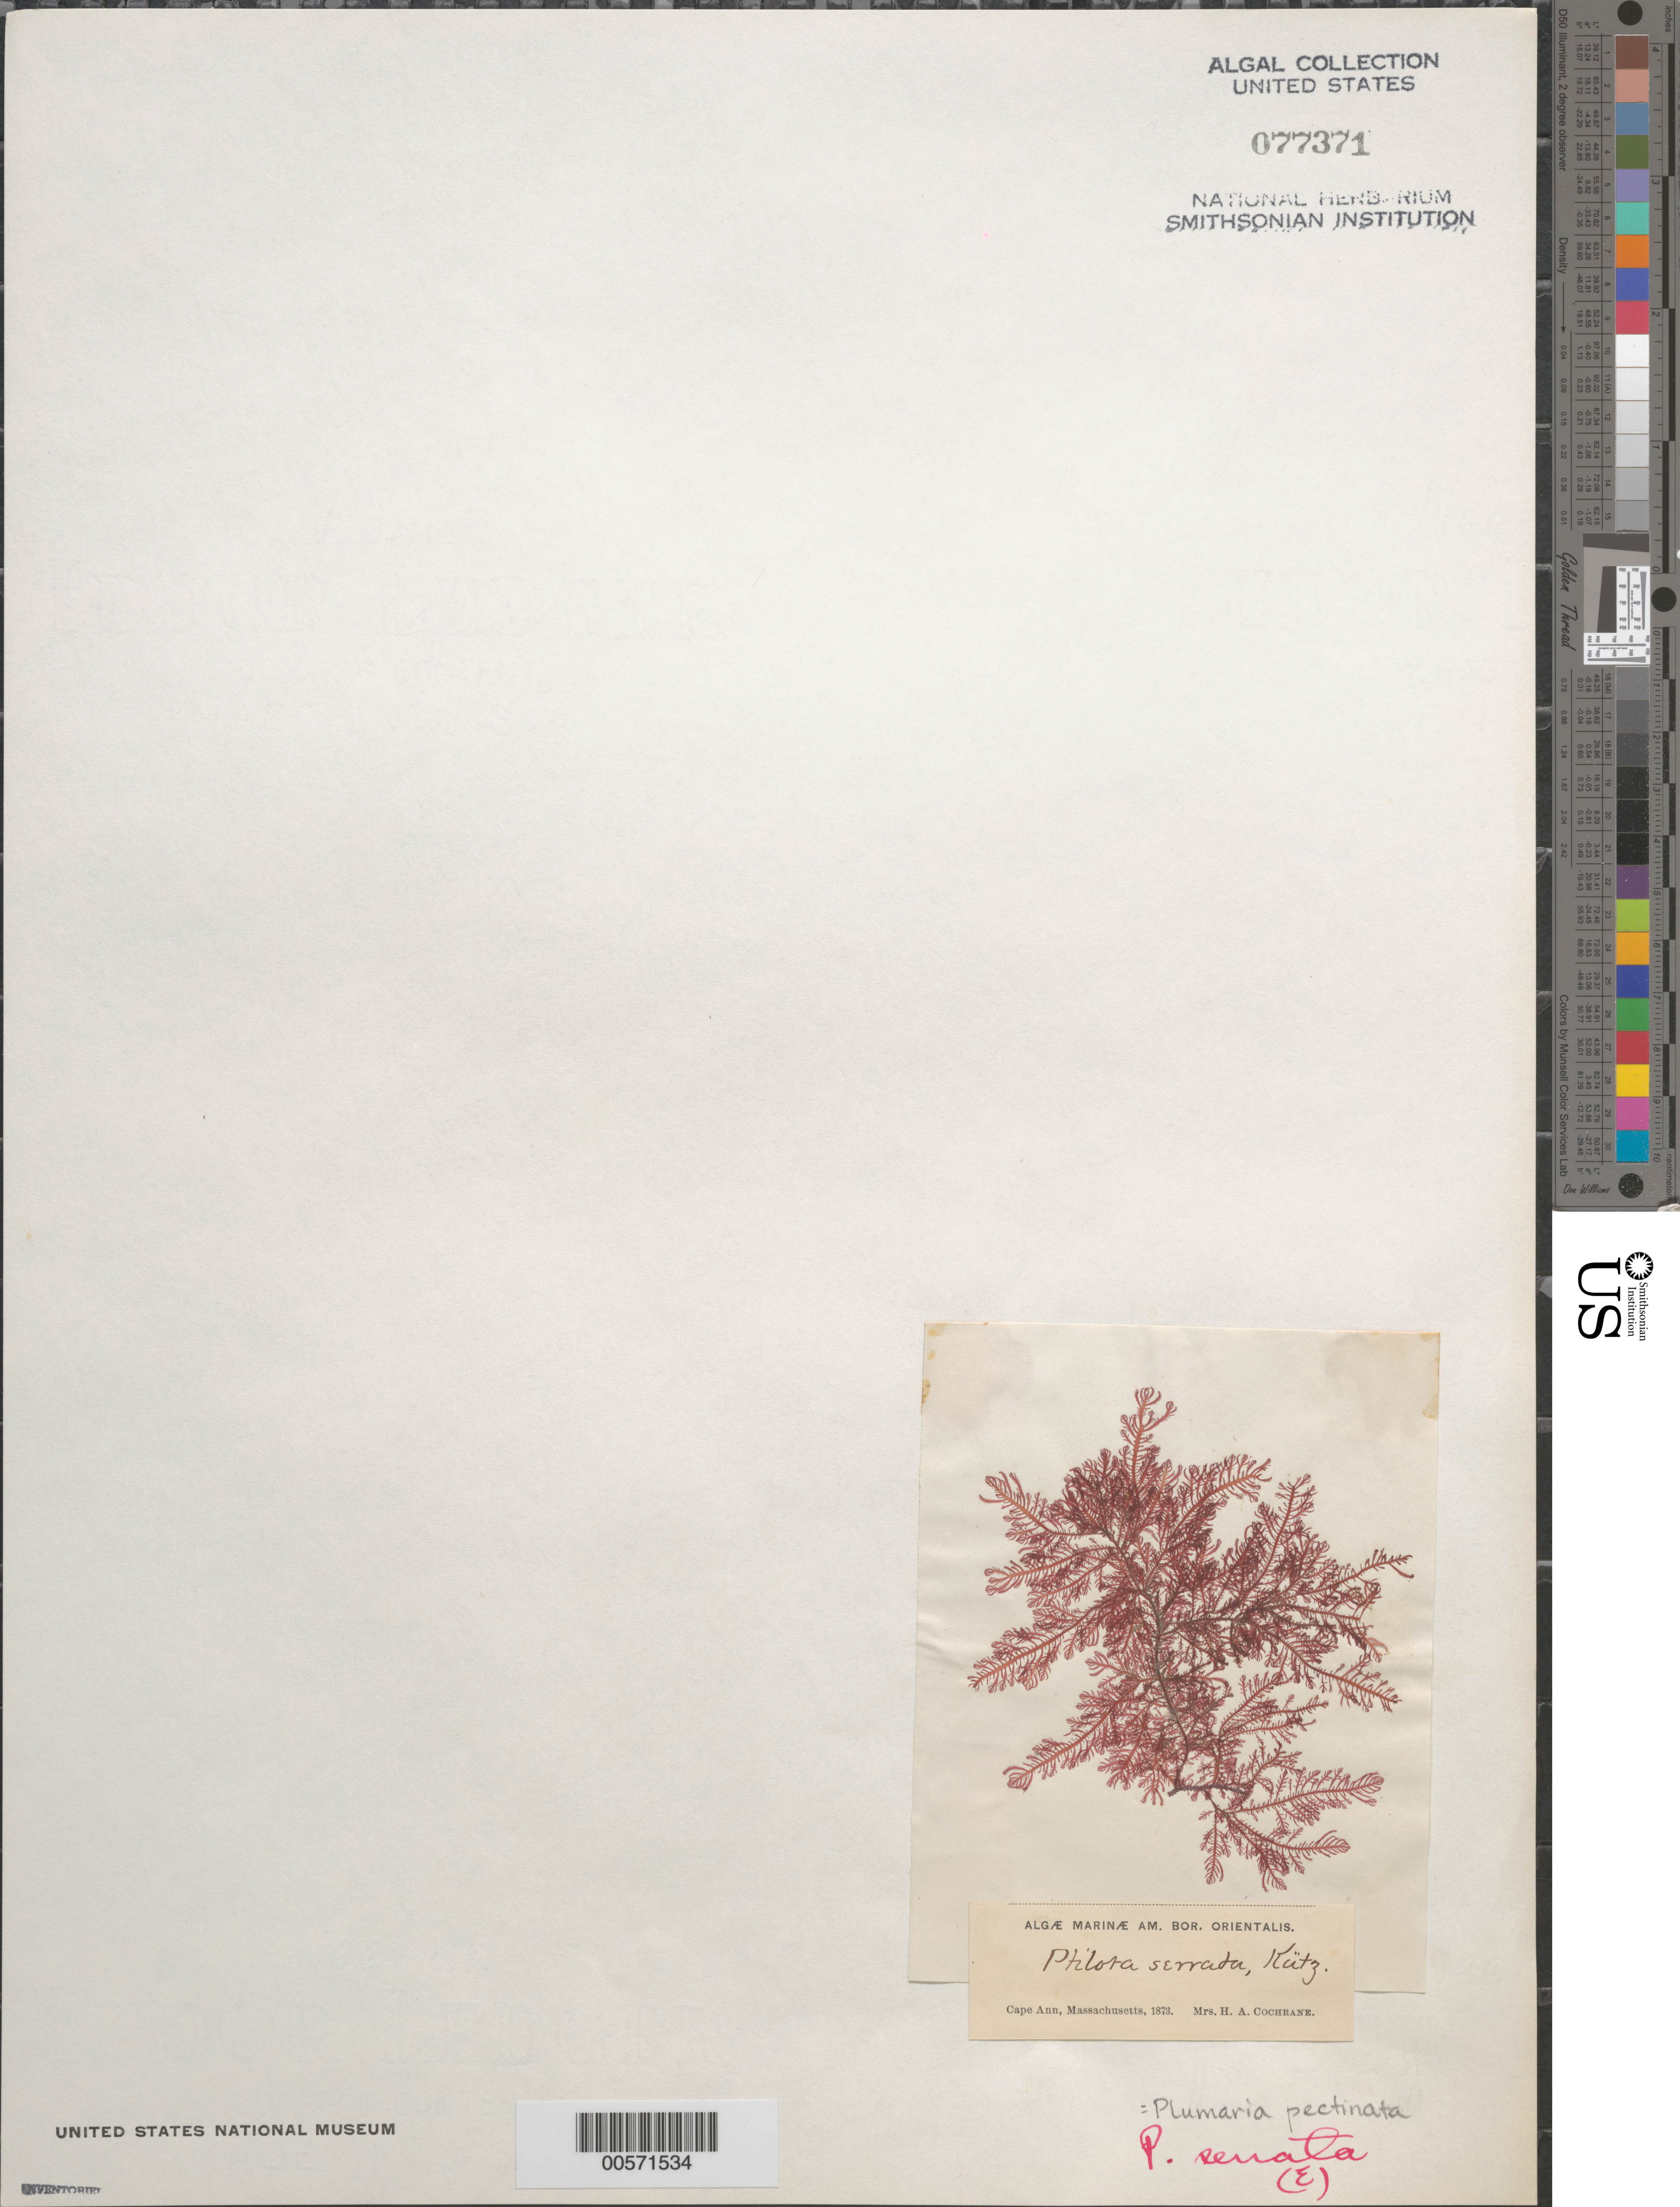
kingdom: Plantae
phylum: Rhodophyta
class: Florideophyceae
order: Ceramiales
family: Wrangeliaceae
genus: Plumaria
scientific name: Plumaria pectinata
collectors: H. Cochrane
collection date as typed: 1873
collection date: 1873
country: United States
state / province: Massachusetts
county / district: Essex County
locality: Cape Ann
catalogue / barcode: US 77371